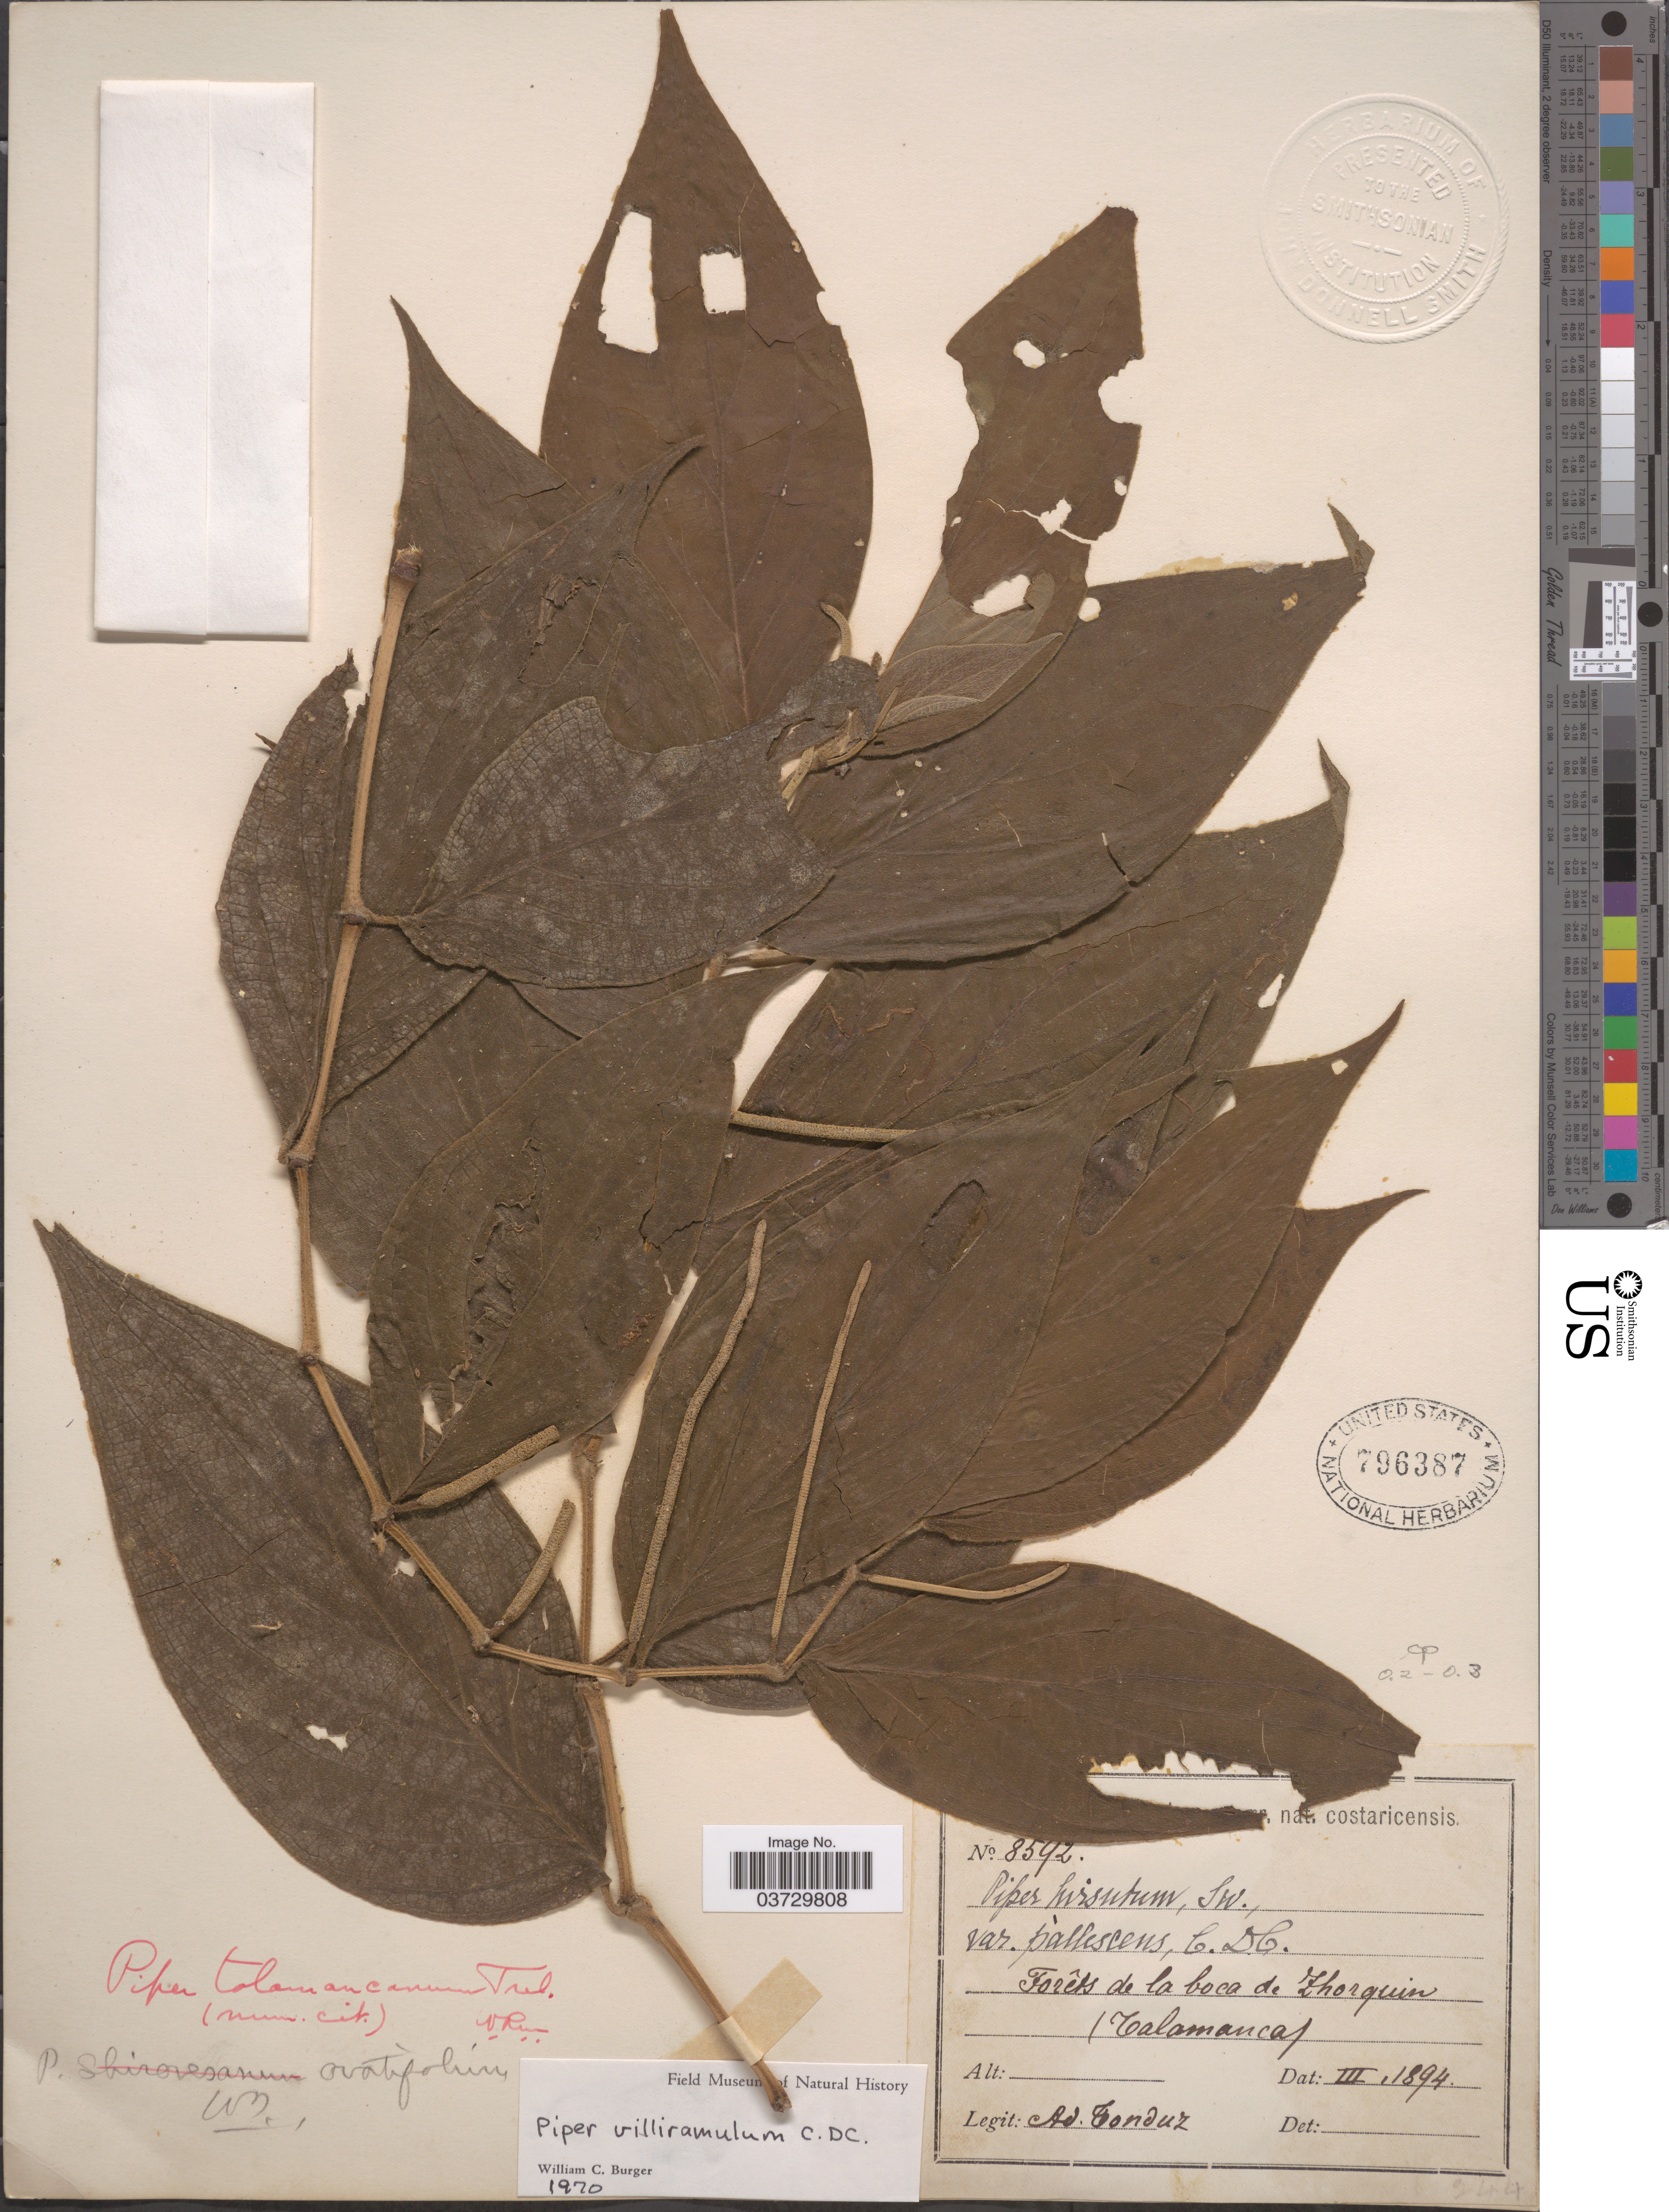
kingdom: Plantae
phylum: Tracheophyta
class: Magnoliopsida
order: Piperales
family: Piperaceae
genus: Piper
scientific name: Piper villiramulum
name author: C. DC.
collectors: A. Tonduz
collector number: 8592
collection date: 1894-03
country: Costa Rica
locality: Forêts de la boca de Zhorquin (Talamanca).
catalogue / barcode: US 796387